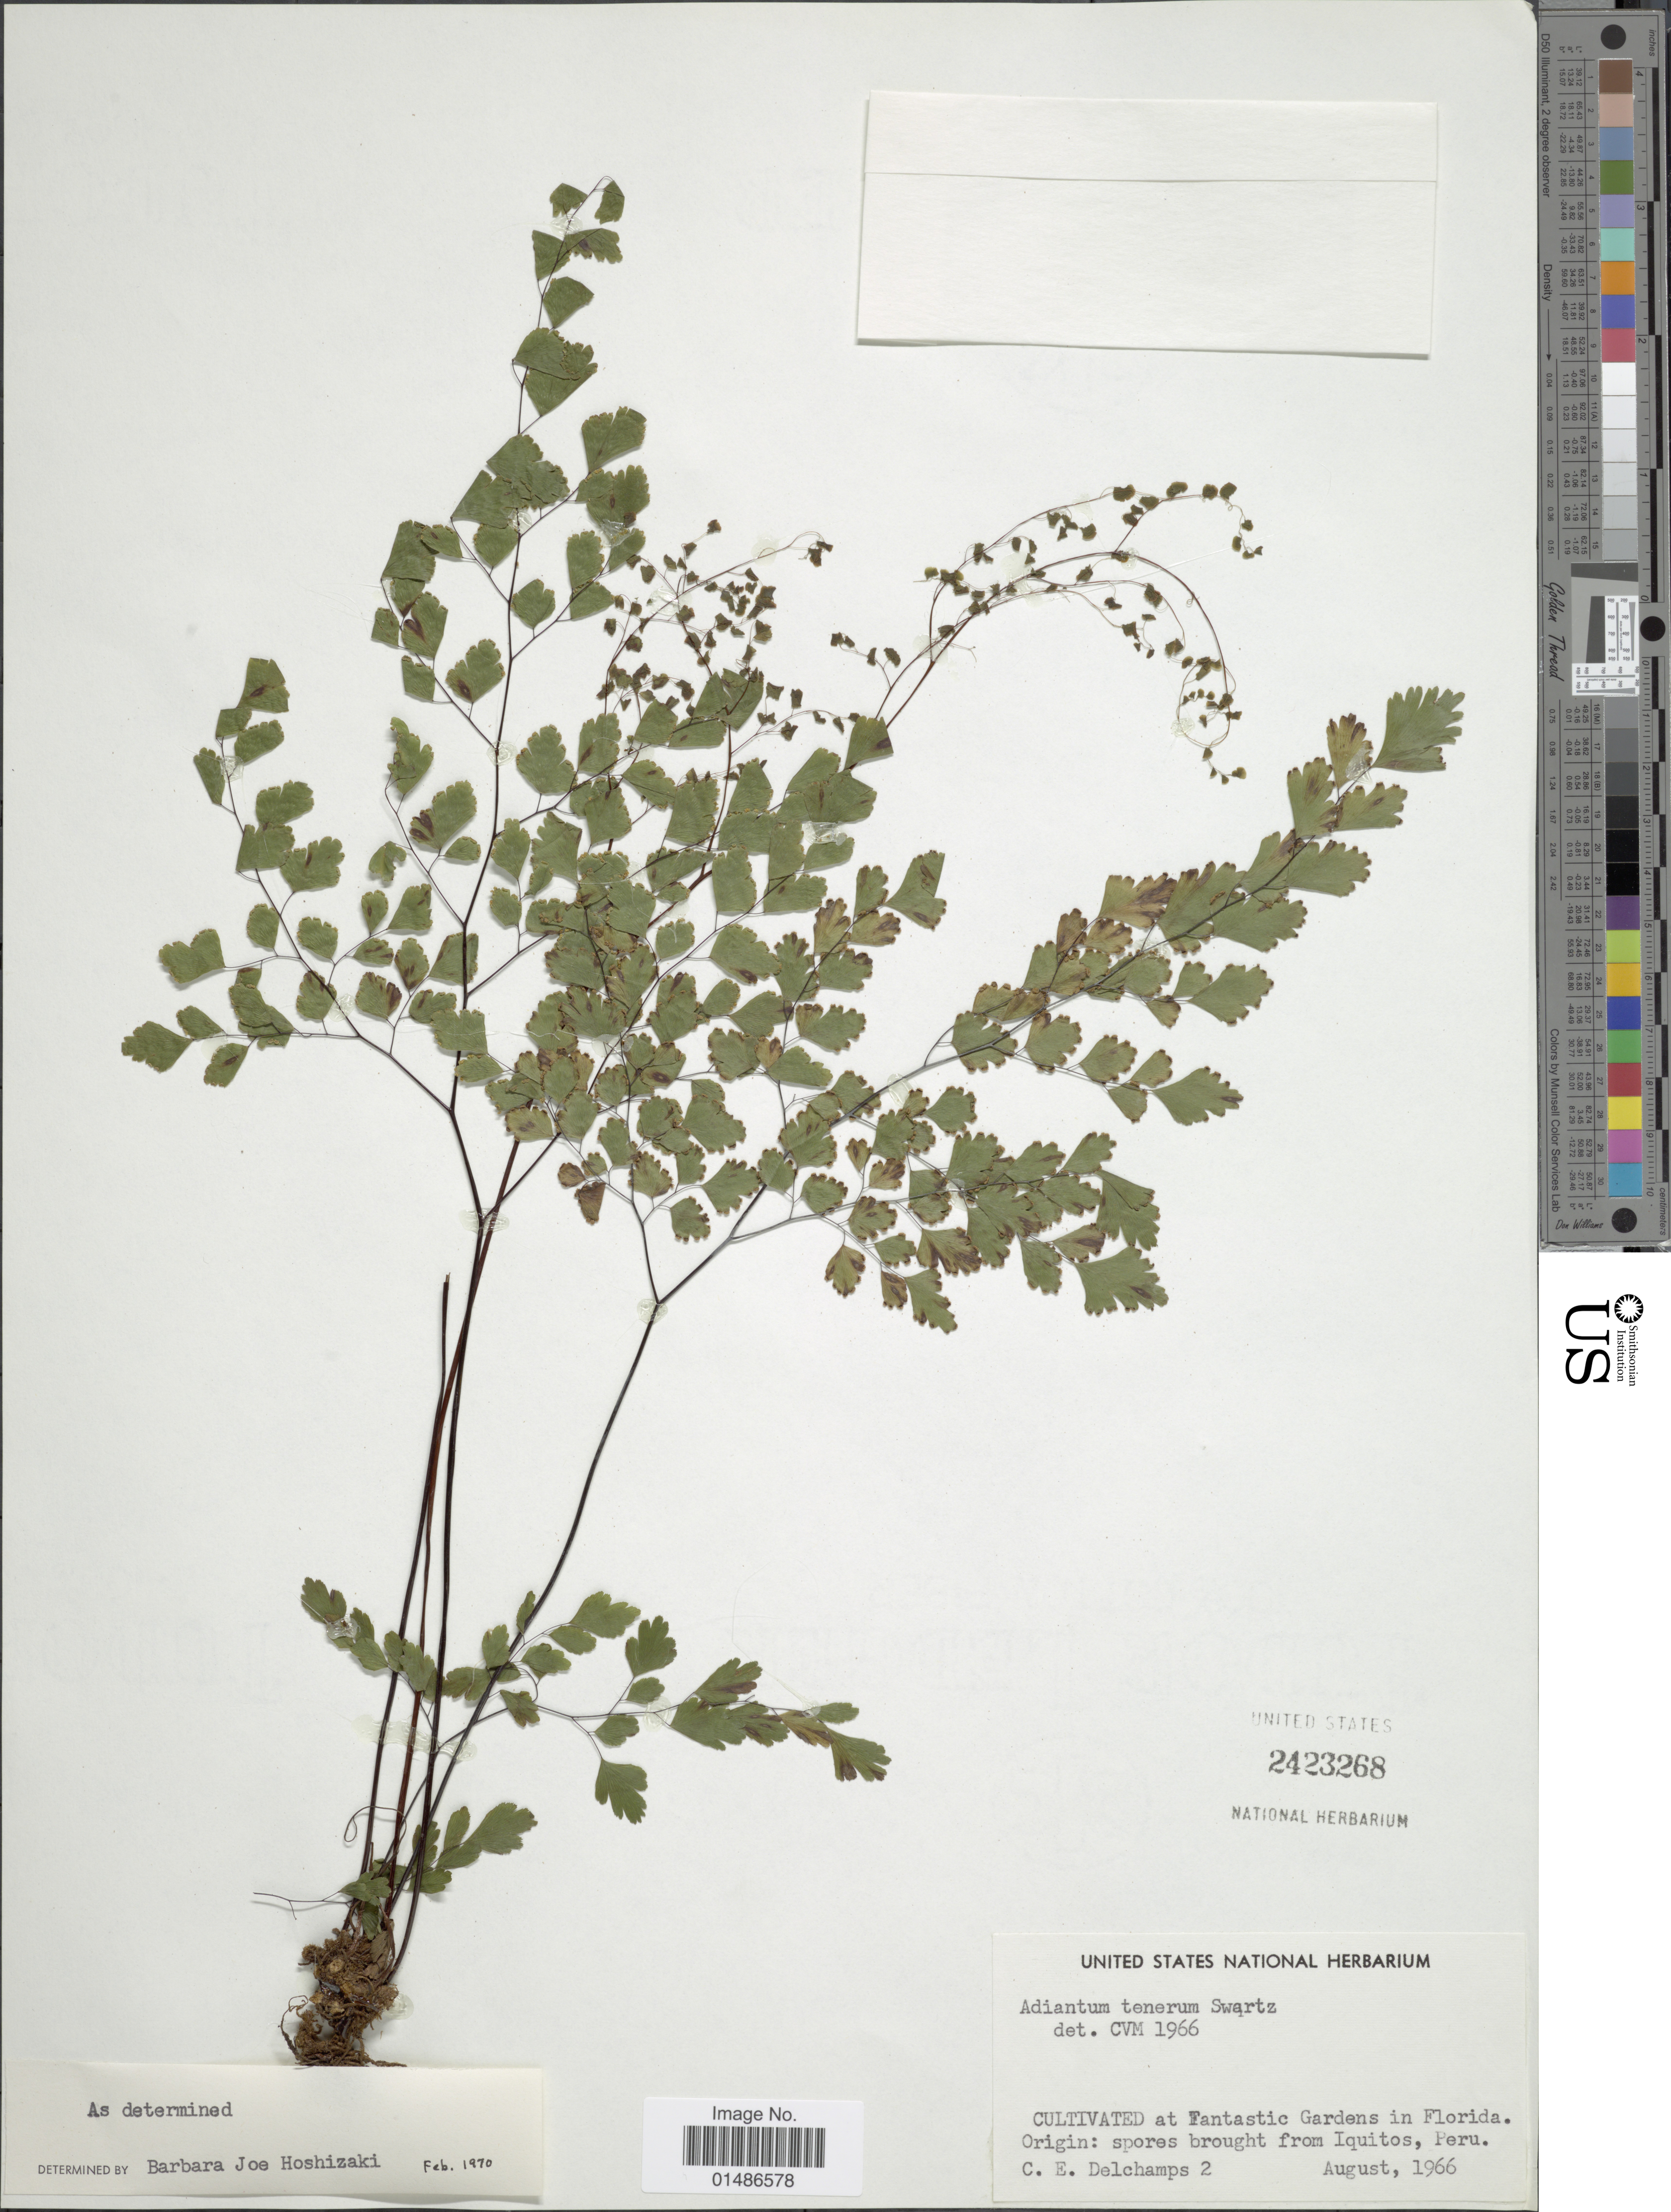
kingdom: Plantae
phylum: Tracheophyta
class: Polypodiopsida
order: Polypodiales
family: Pteridaceae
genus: Adiantum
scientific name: Adiantum tenerum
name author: Sw.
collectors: C. Delchamps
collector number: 2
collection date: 1966-08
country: United States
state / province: Florida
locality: Cultivated at Fantastic Gardens.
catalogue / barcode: US 2423268